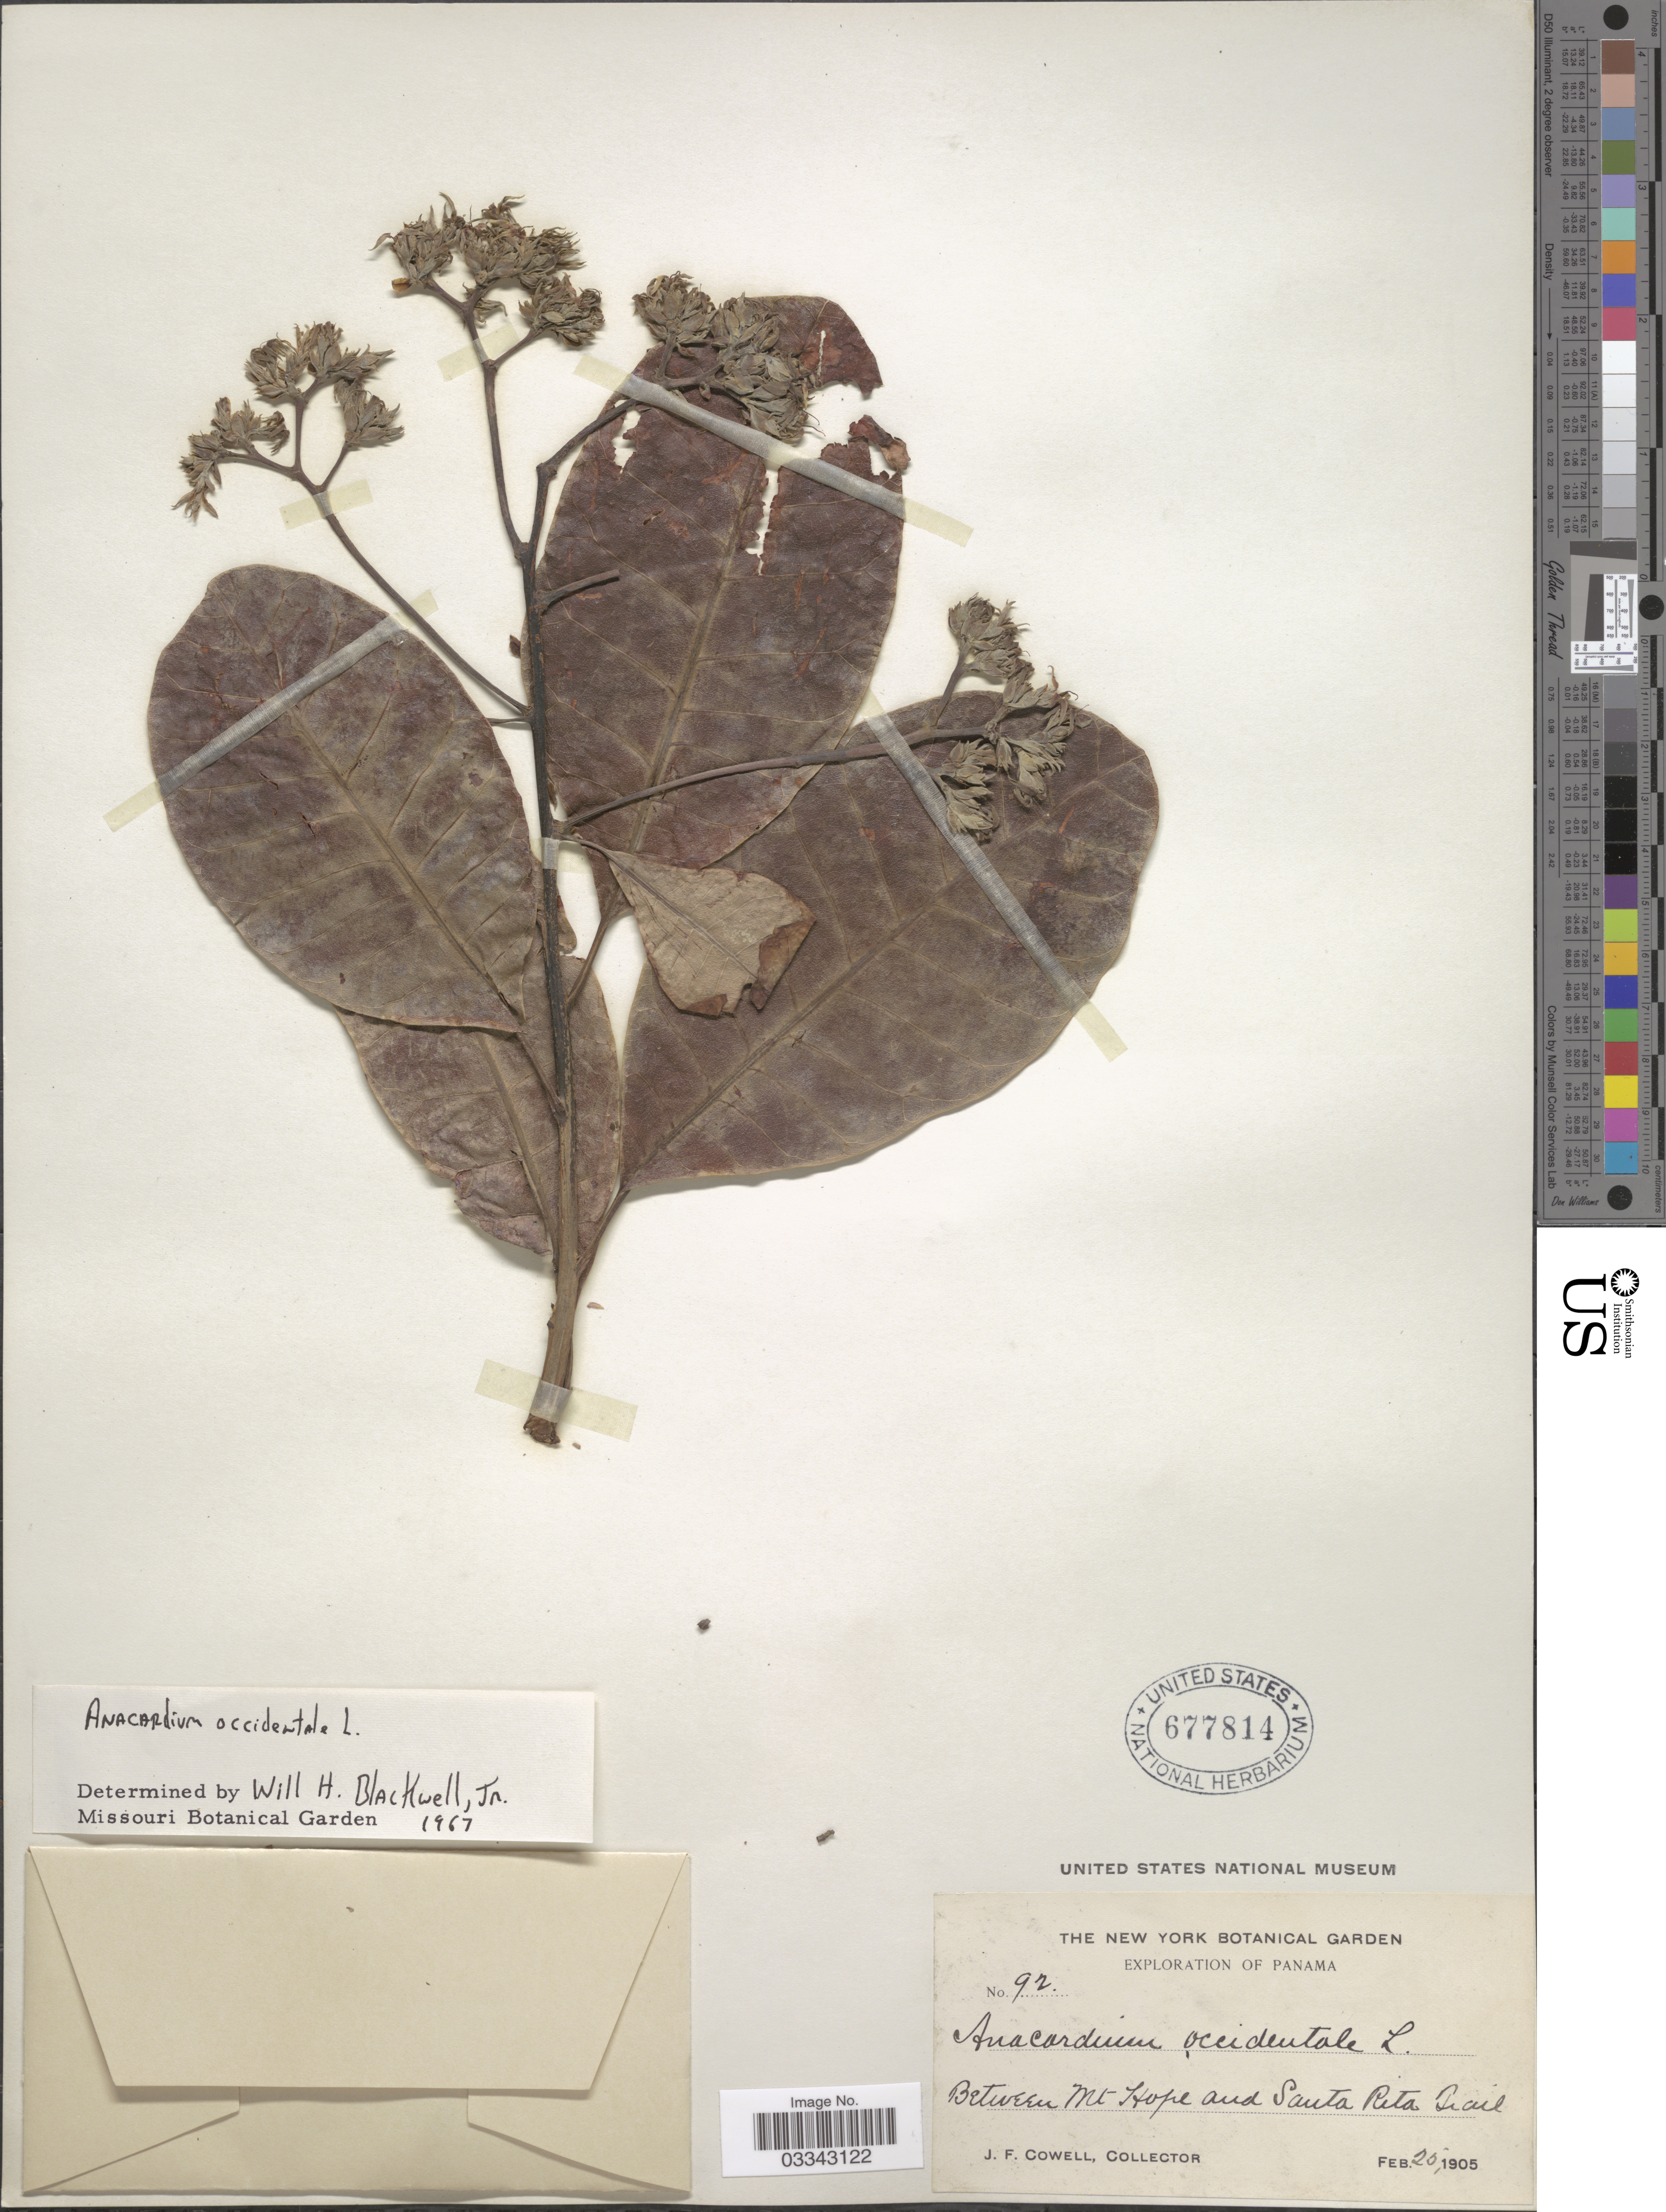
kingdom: Plantae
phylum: Tracheophyta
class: Magnoliopsida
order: Sapindales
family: Anacardiaceae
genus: Anacardium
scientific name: Anacardium occidentale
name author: L.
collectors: J. F. Cowell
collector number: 92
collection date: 1905-02-25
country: Panama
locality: Between Mt Hope and Santa Rita Trail.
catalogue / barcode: US 677814